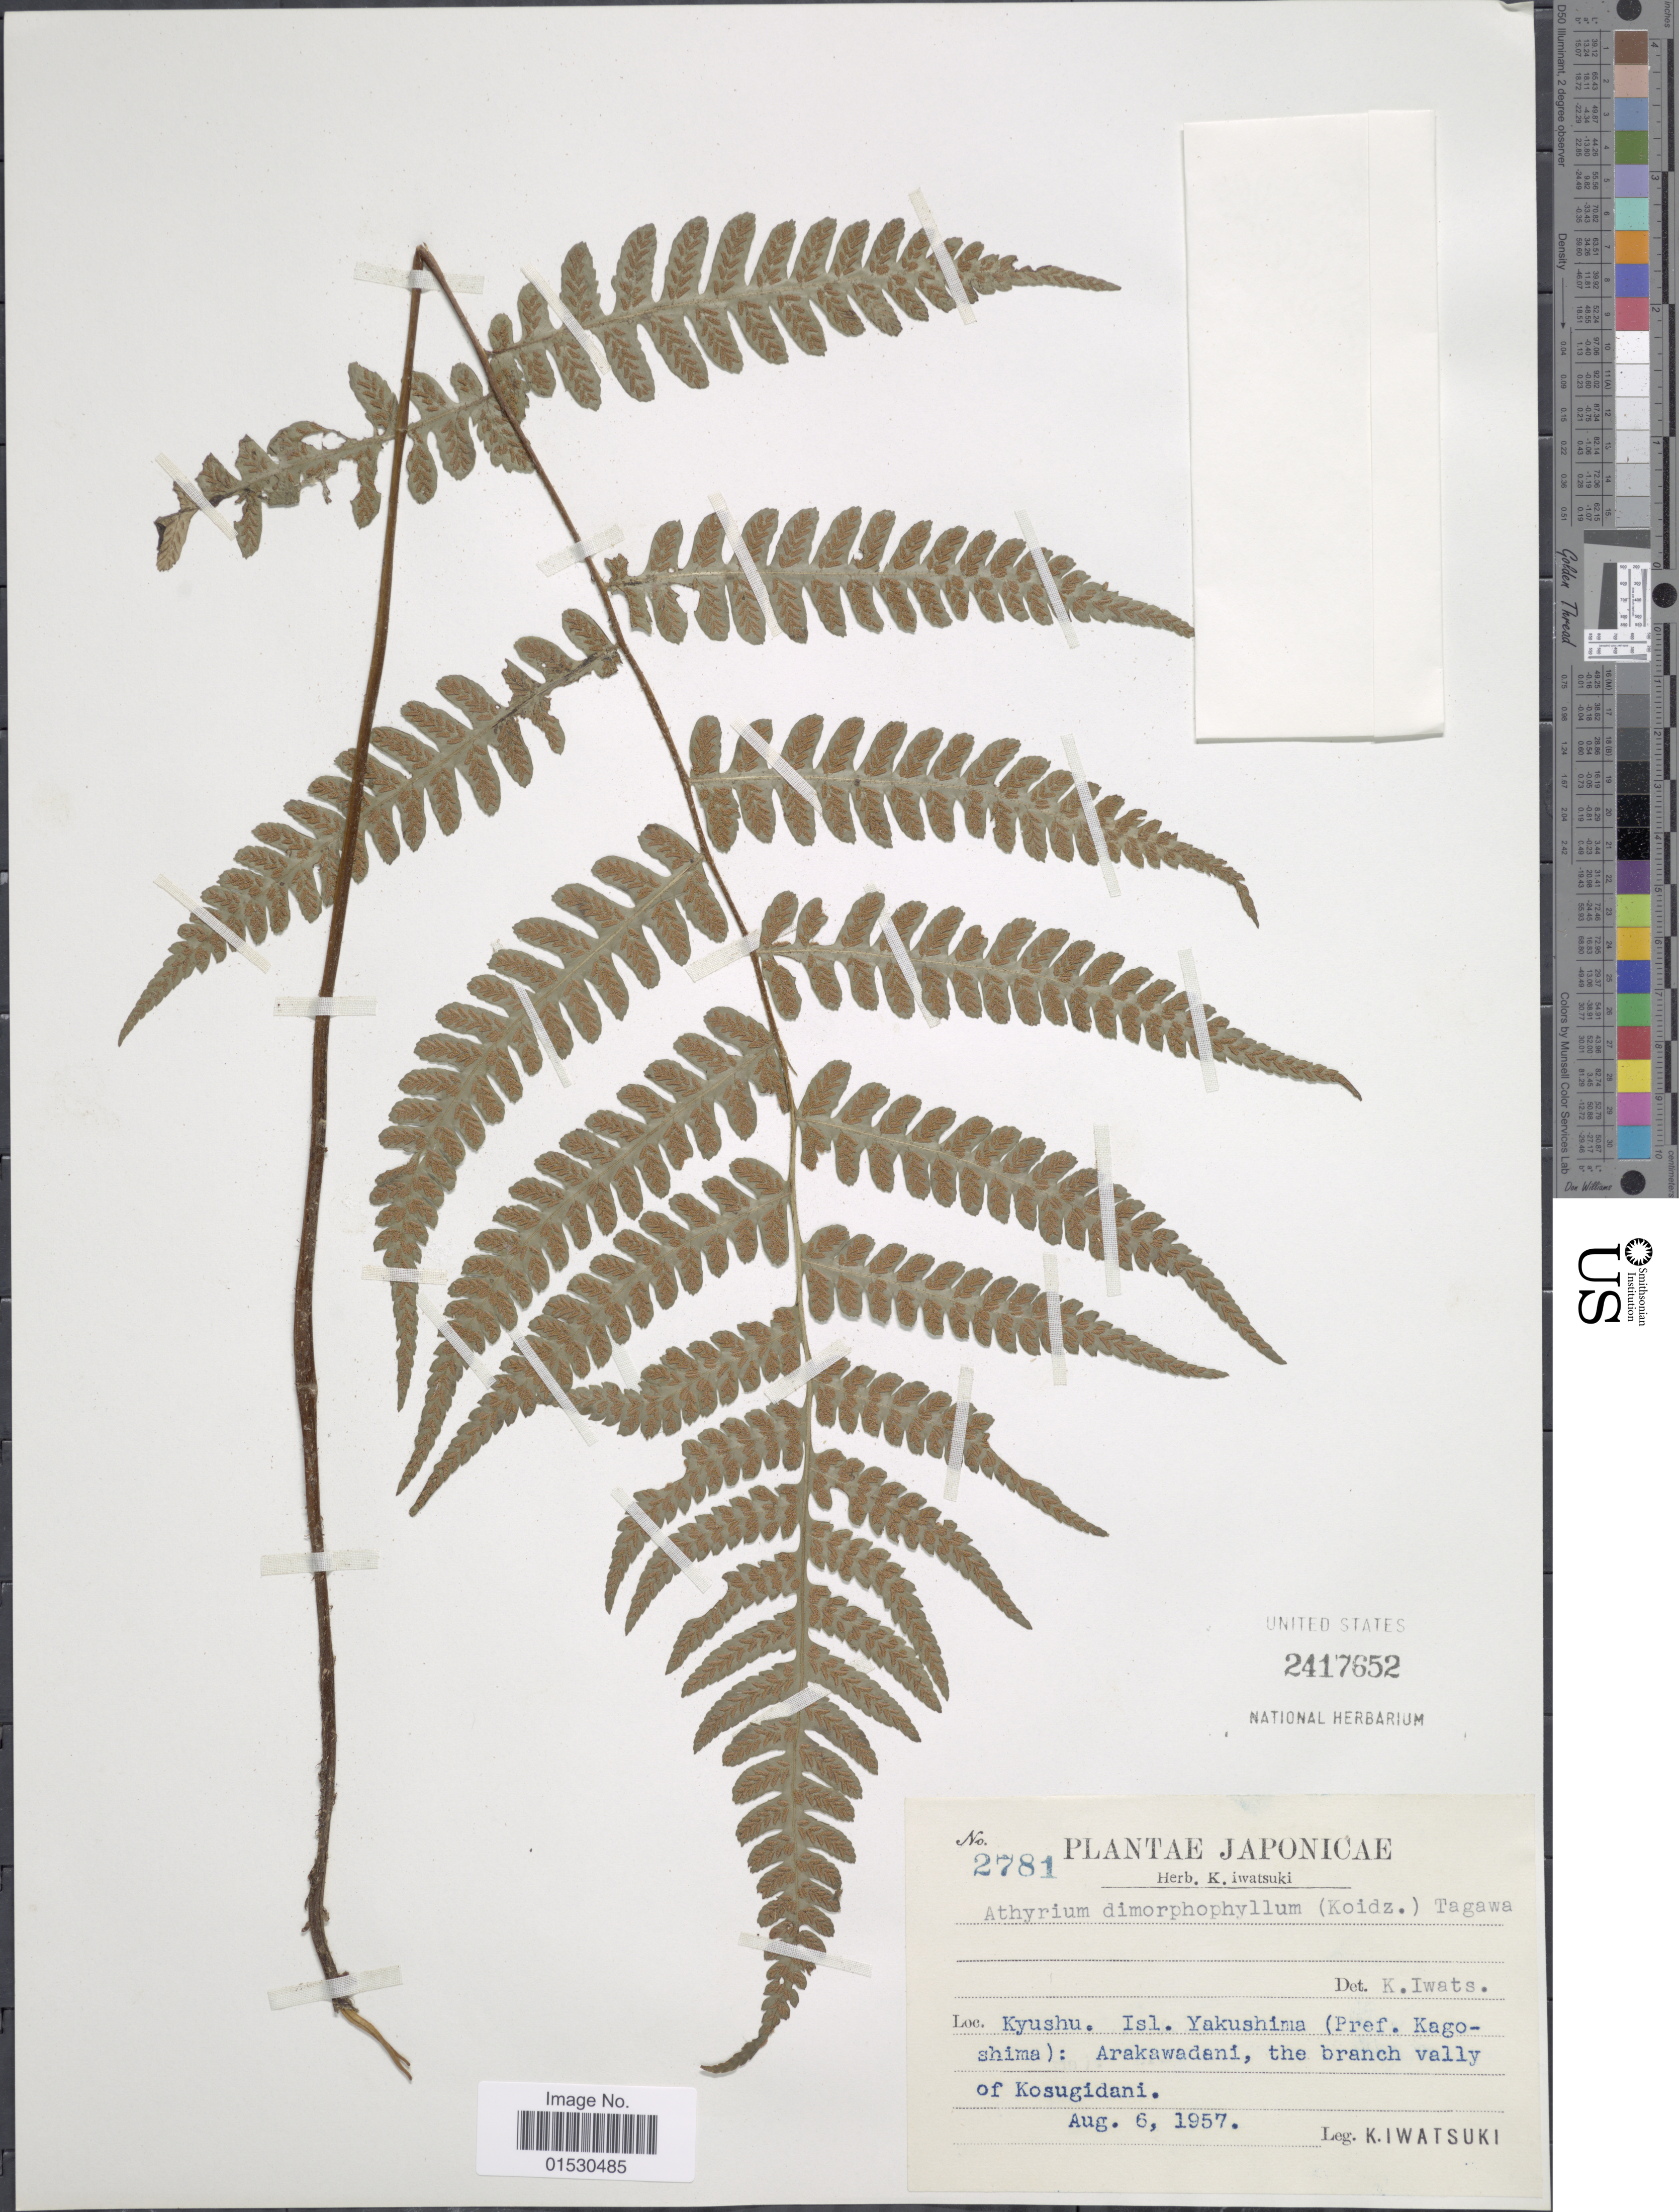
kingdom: Plantae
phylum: Tracheophyta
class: Polypodiopsida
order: Polypodiales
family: Athyriaceae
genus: Athyrium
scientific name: Athyrium dimicrophyllum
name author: (Koidz.) Tagawa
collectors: K. Iwatsuki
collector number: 2781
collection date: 1957-08-06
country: Japan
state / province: Kagosima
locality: Kyushu. Isl. Yakushima: Arakawadani, the branch valley of Kosugidani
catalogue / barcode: US 2417652